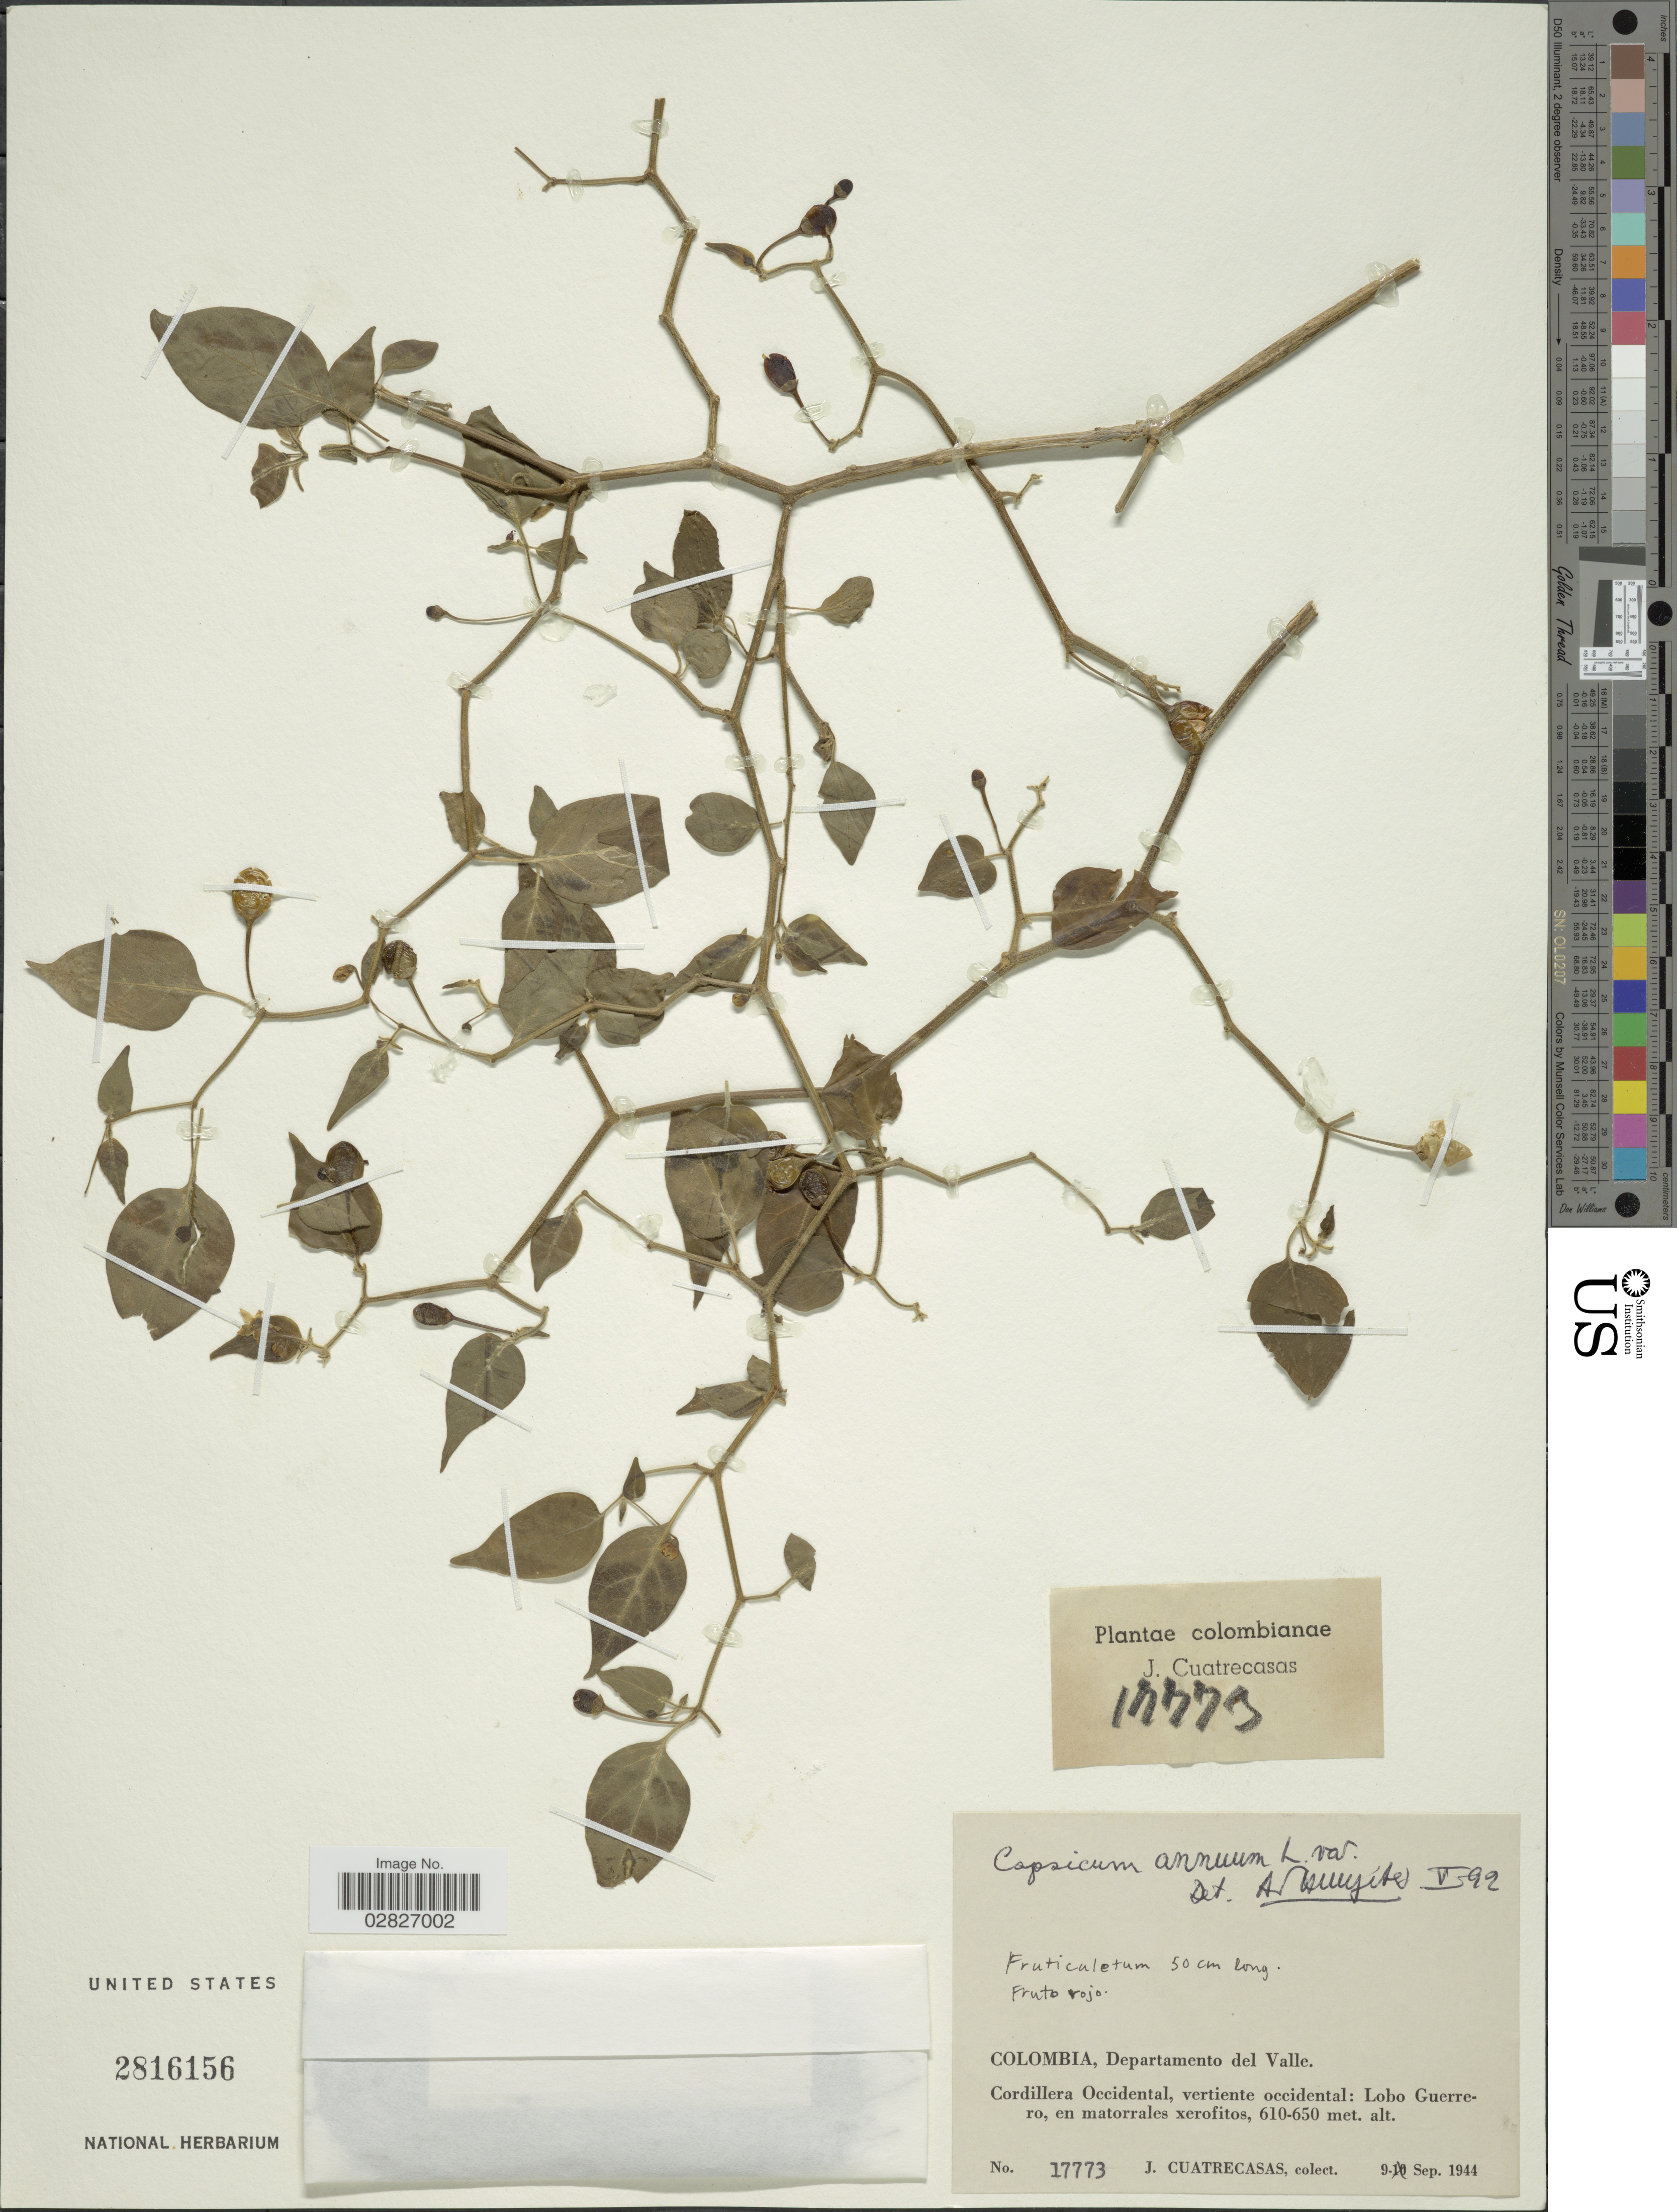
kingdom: Plantae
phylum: Tracheophyta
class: Magnoliopsida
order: Solanales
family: Solanaceae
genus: Capsicum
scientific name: Capsicum annuum 'Habanero'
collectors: J. Cuatrecasas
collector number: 17773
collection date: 1944-09-09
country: Colombia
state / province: Valle del Cauca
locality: Departamento del Valle, Cordillera Occidental, vertiente occidental, Lobo Guerrero, en matorrales xerofitos.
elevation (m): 610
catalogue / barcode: US 2816156